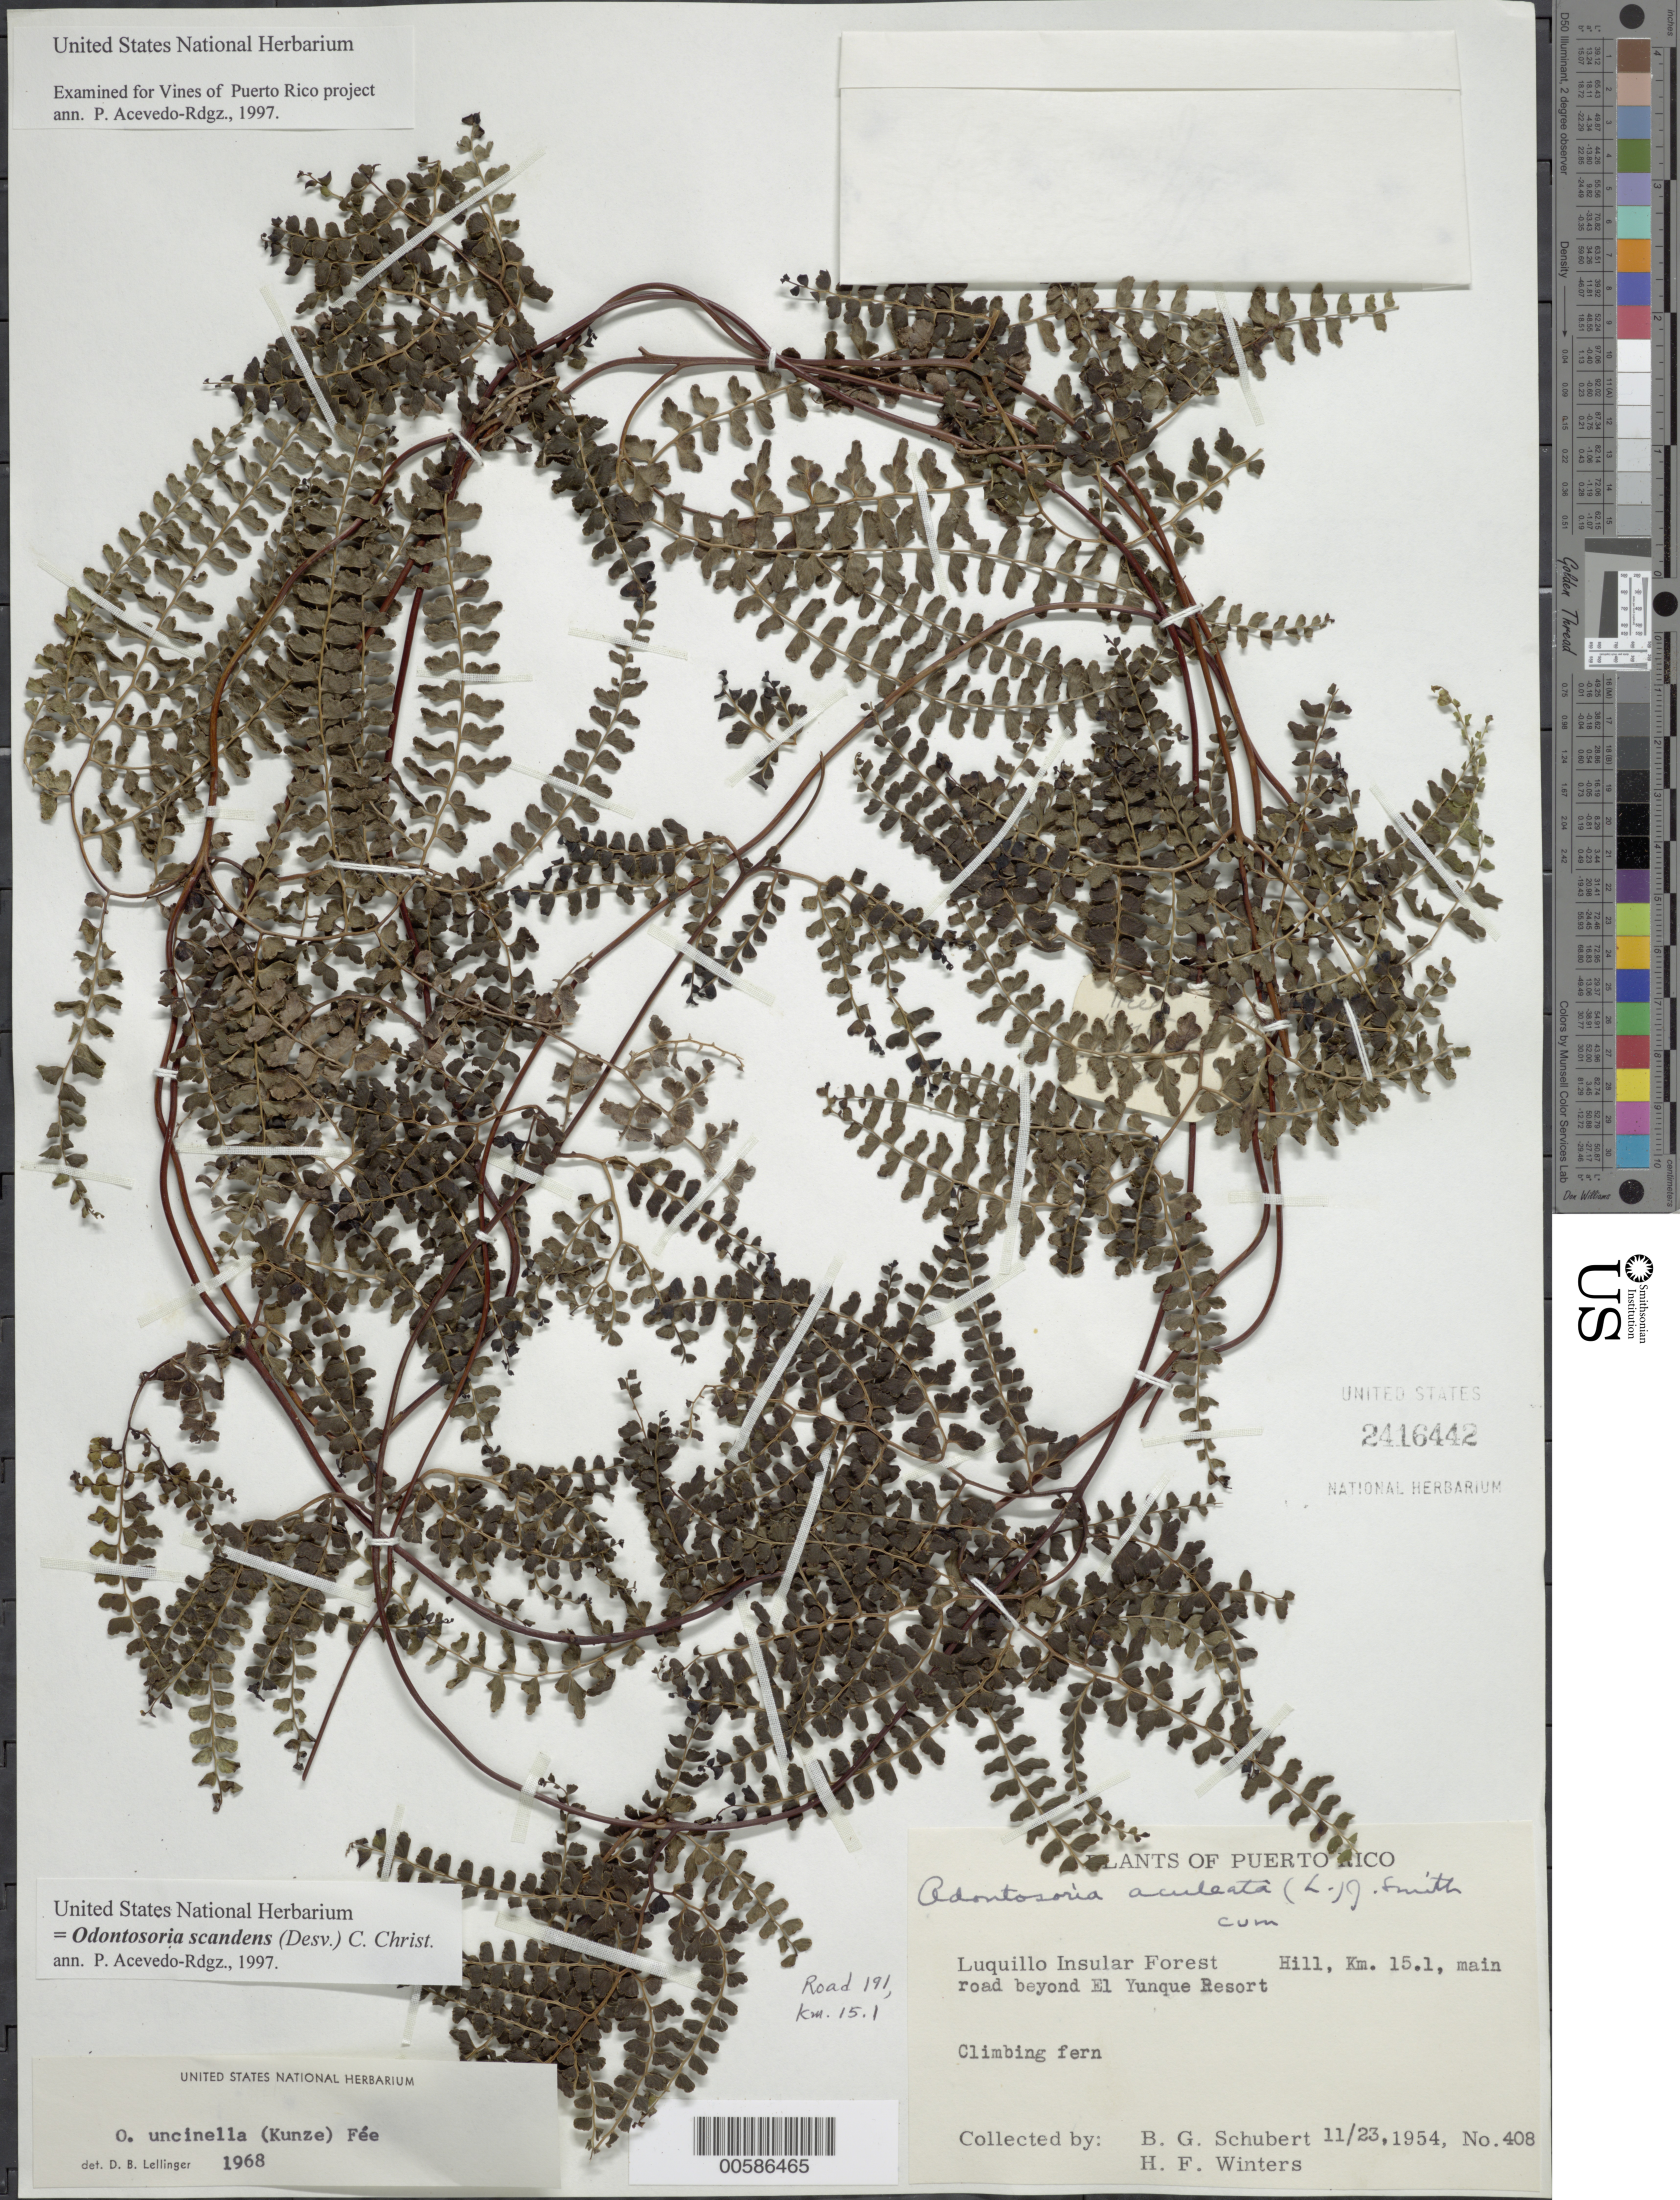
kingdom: Plantae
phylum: Tracheophyta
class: Polypodiopsida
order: Polypodiales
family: Lindsaeaceae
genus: Odontosoria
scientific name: Odontosoria uncinella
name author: (Kunze) Fée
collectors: B. Schubert & -- Winters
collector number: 408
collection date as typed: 23 Nov 1954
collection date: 1954-11-23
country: Puerto Rico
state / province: Luquillo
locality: Luquillo Insular Forest, road 191, km 15.1, beyond El Yunque Resort. Hill.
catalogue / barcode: US 2416442